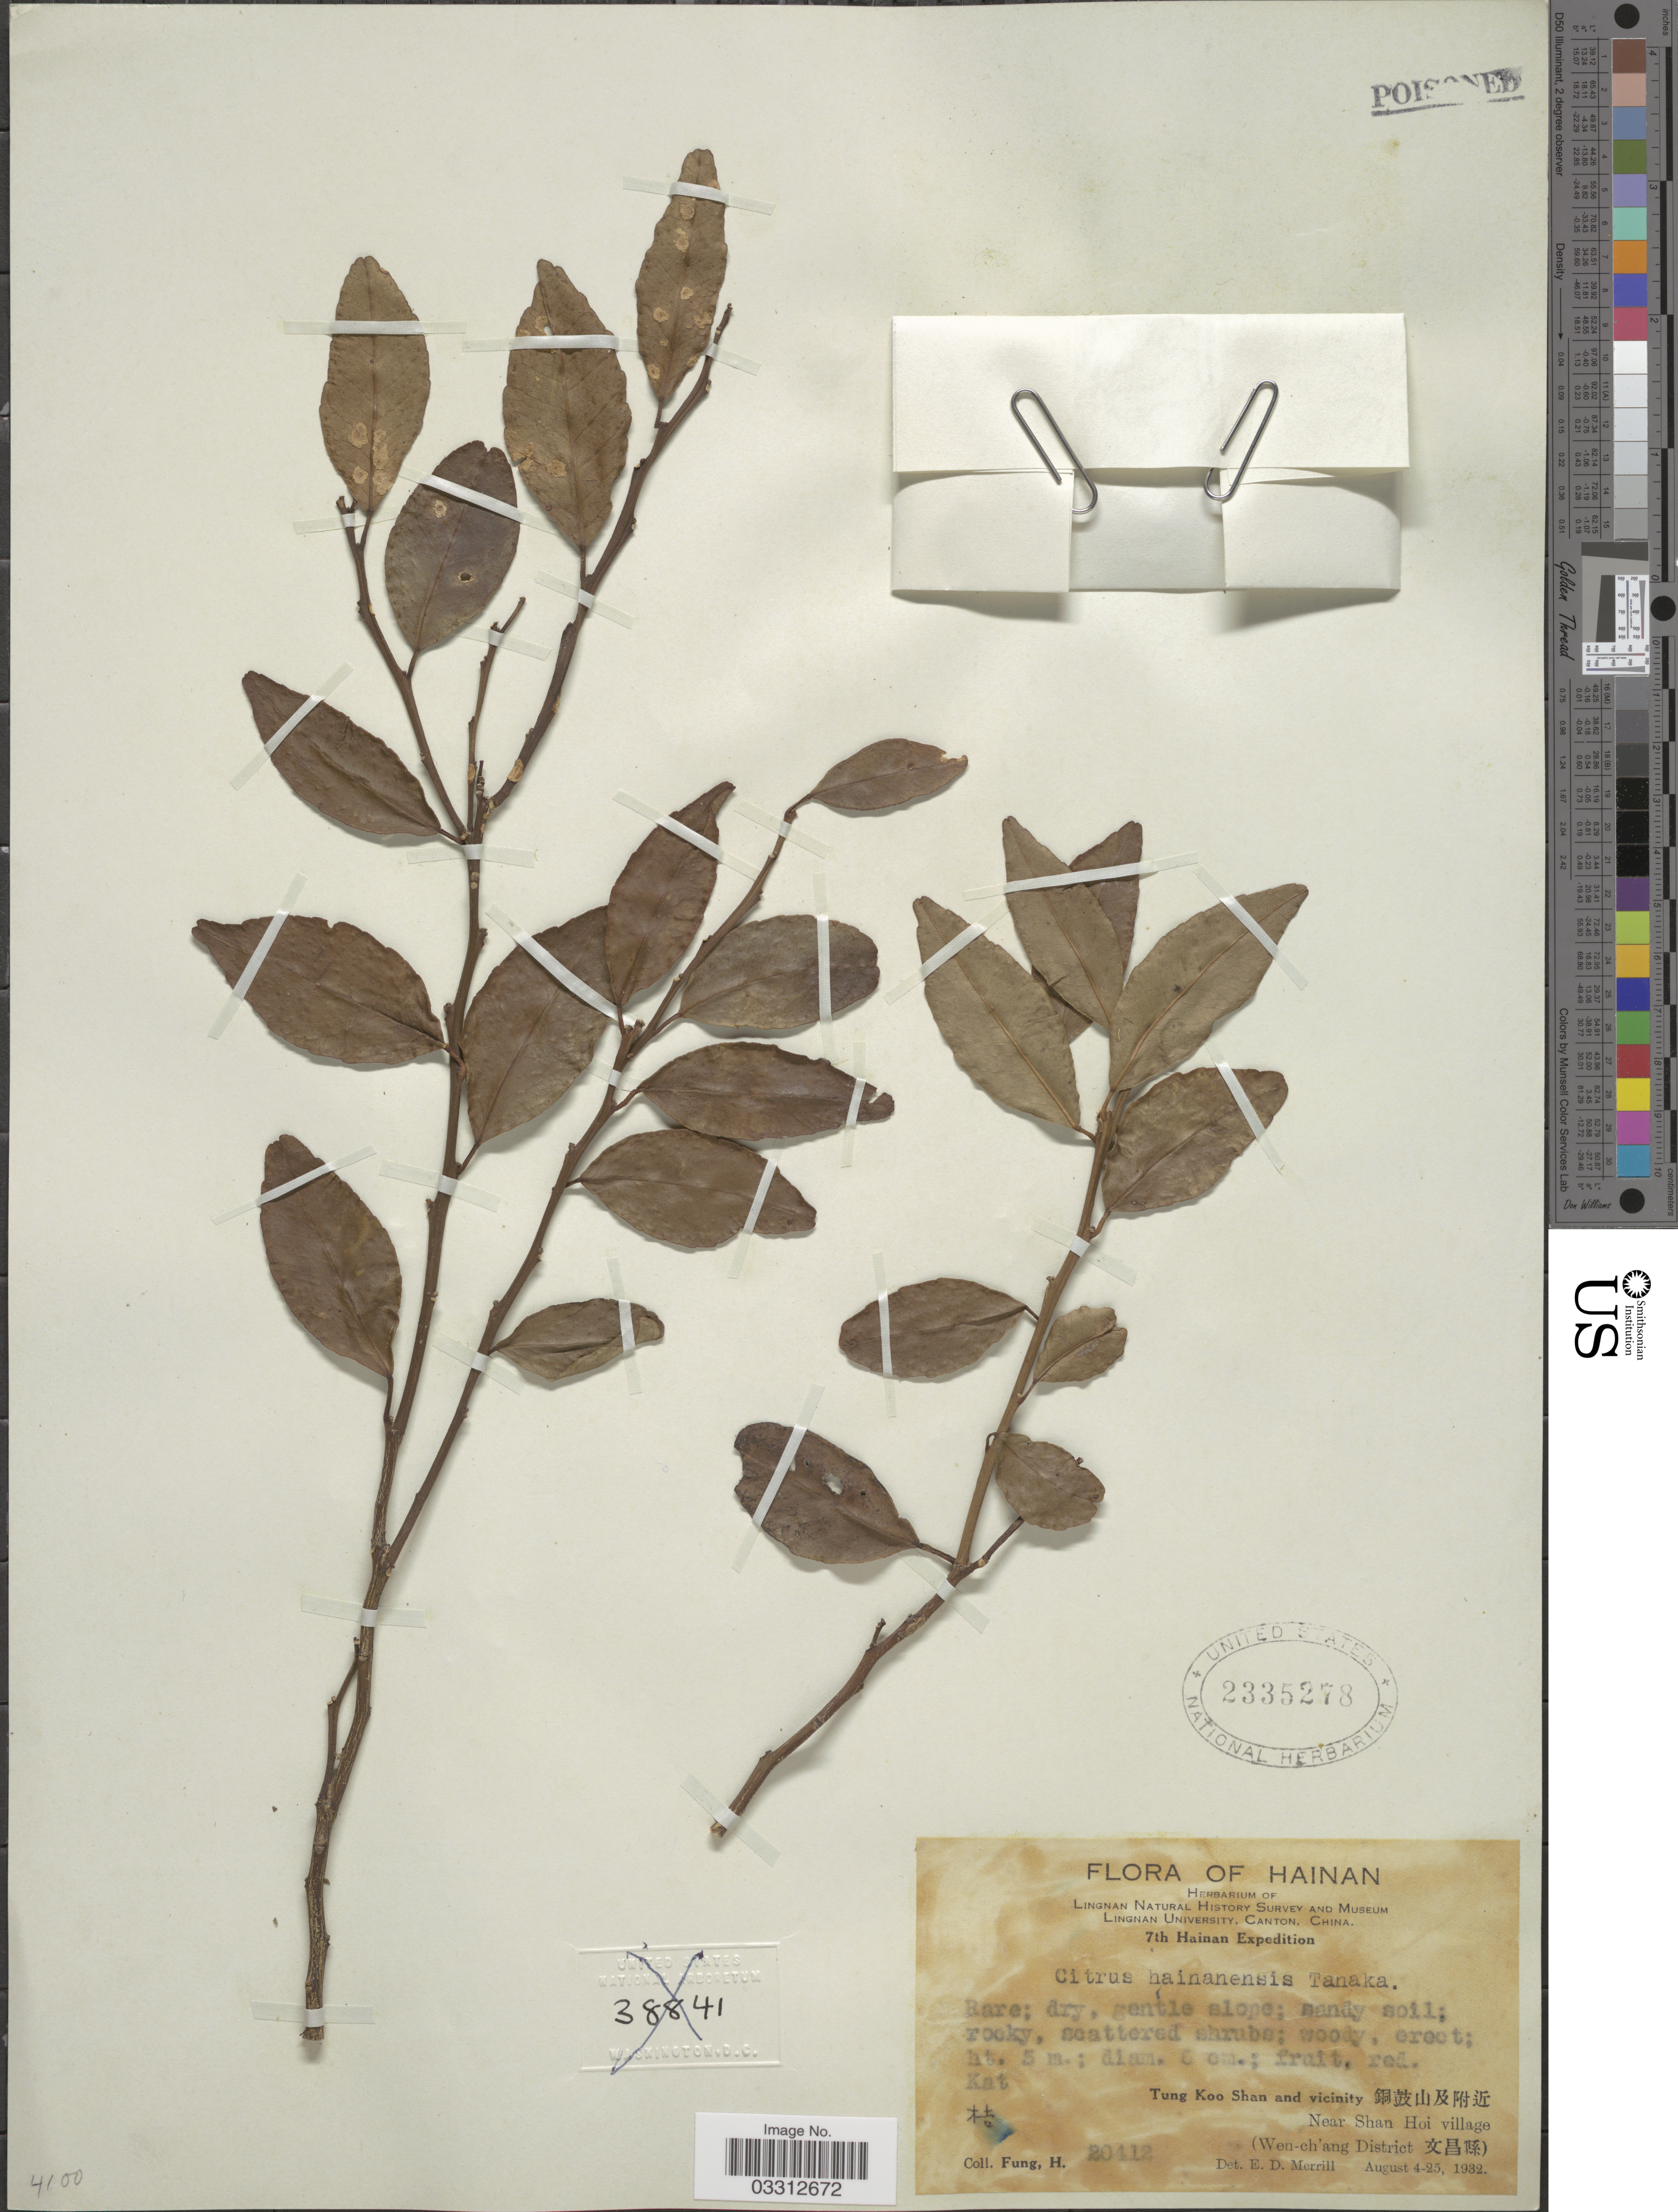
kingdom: Plantae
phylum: Tracheophyta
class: Magnoliopsida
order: Sapindales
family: Rutaceae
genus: Citrus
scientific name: Citrus hainanensis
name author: Tanaka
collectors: H. Fung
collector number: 20412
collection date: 1932-08-04/1932-08-25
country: China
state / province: Hainan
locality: Tung Koo Shan and vicinity X, Near Shan Hoi village (Wen-ch'ang District X).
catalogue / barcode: US 2335278